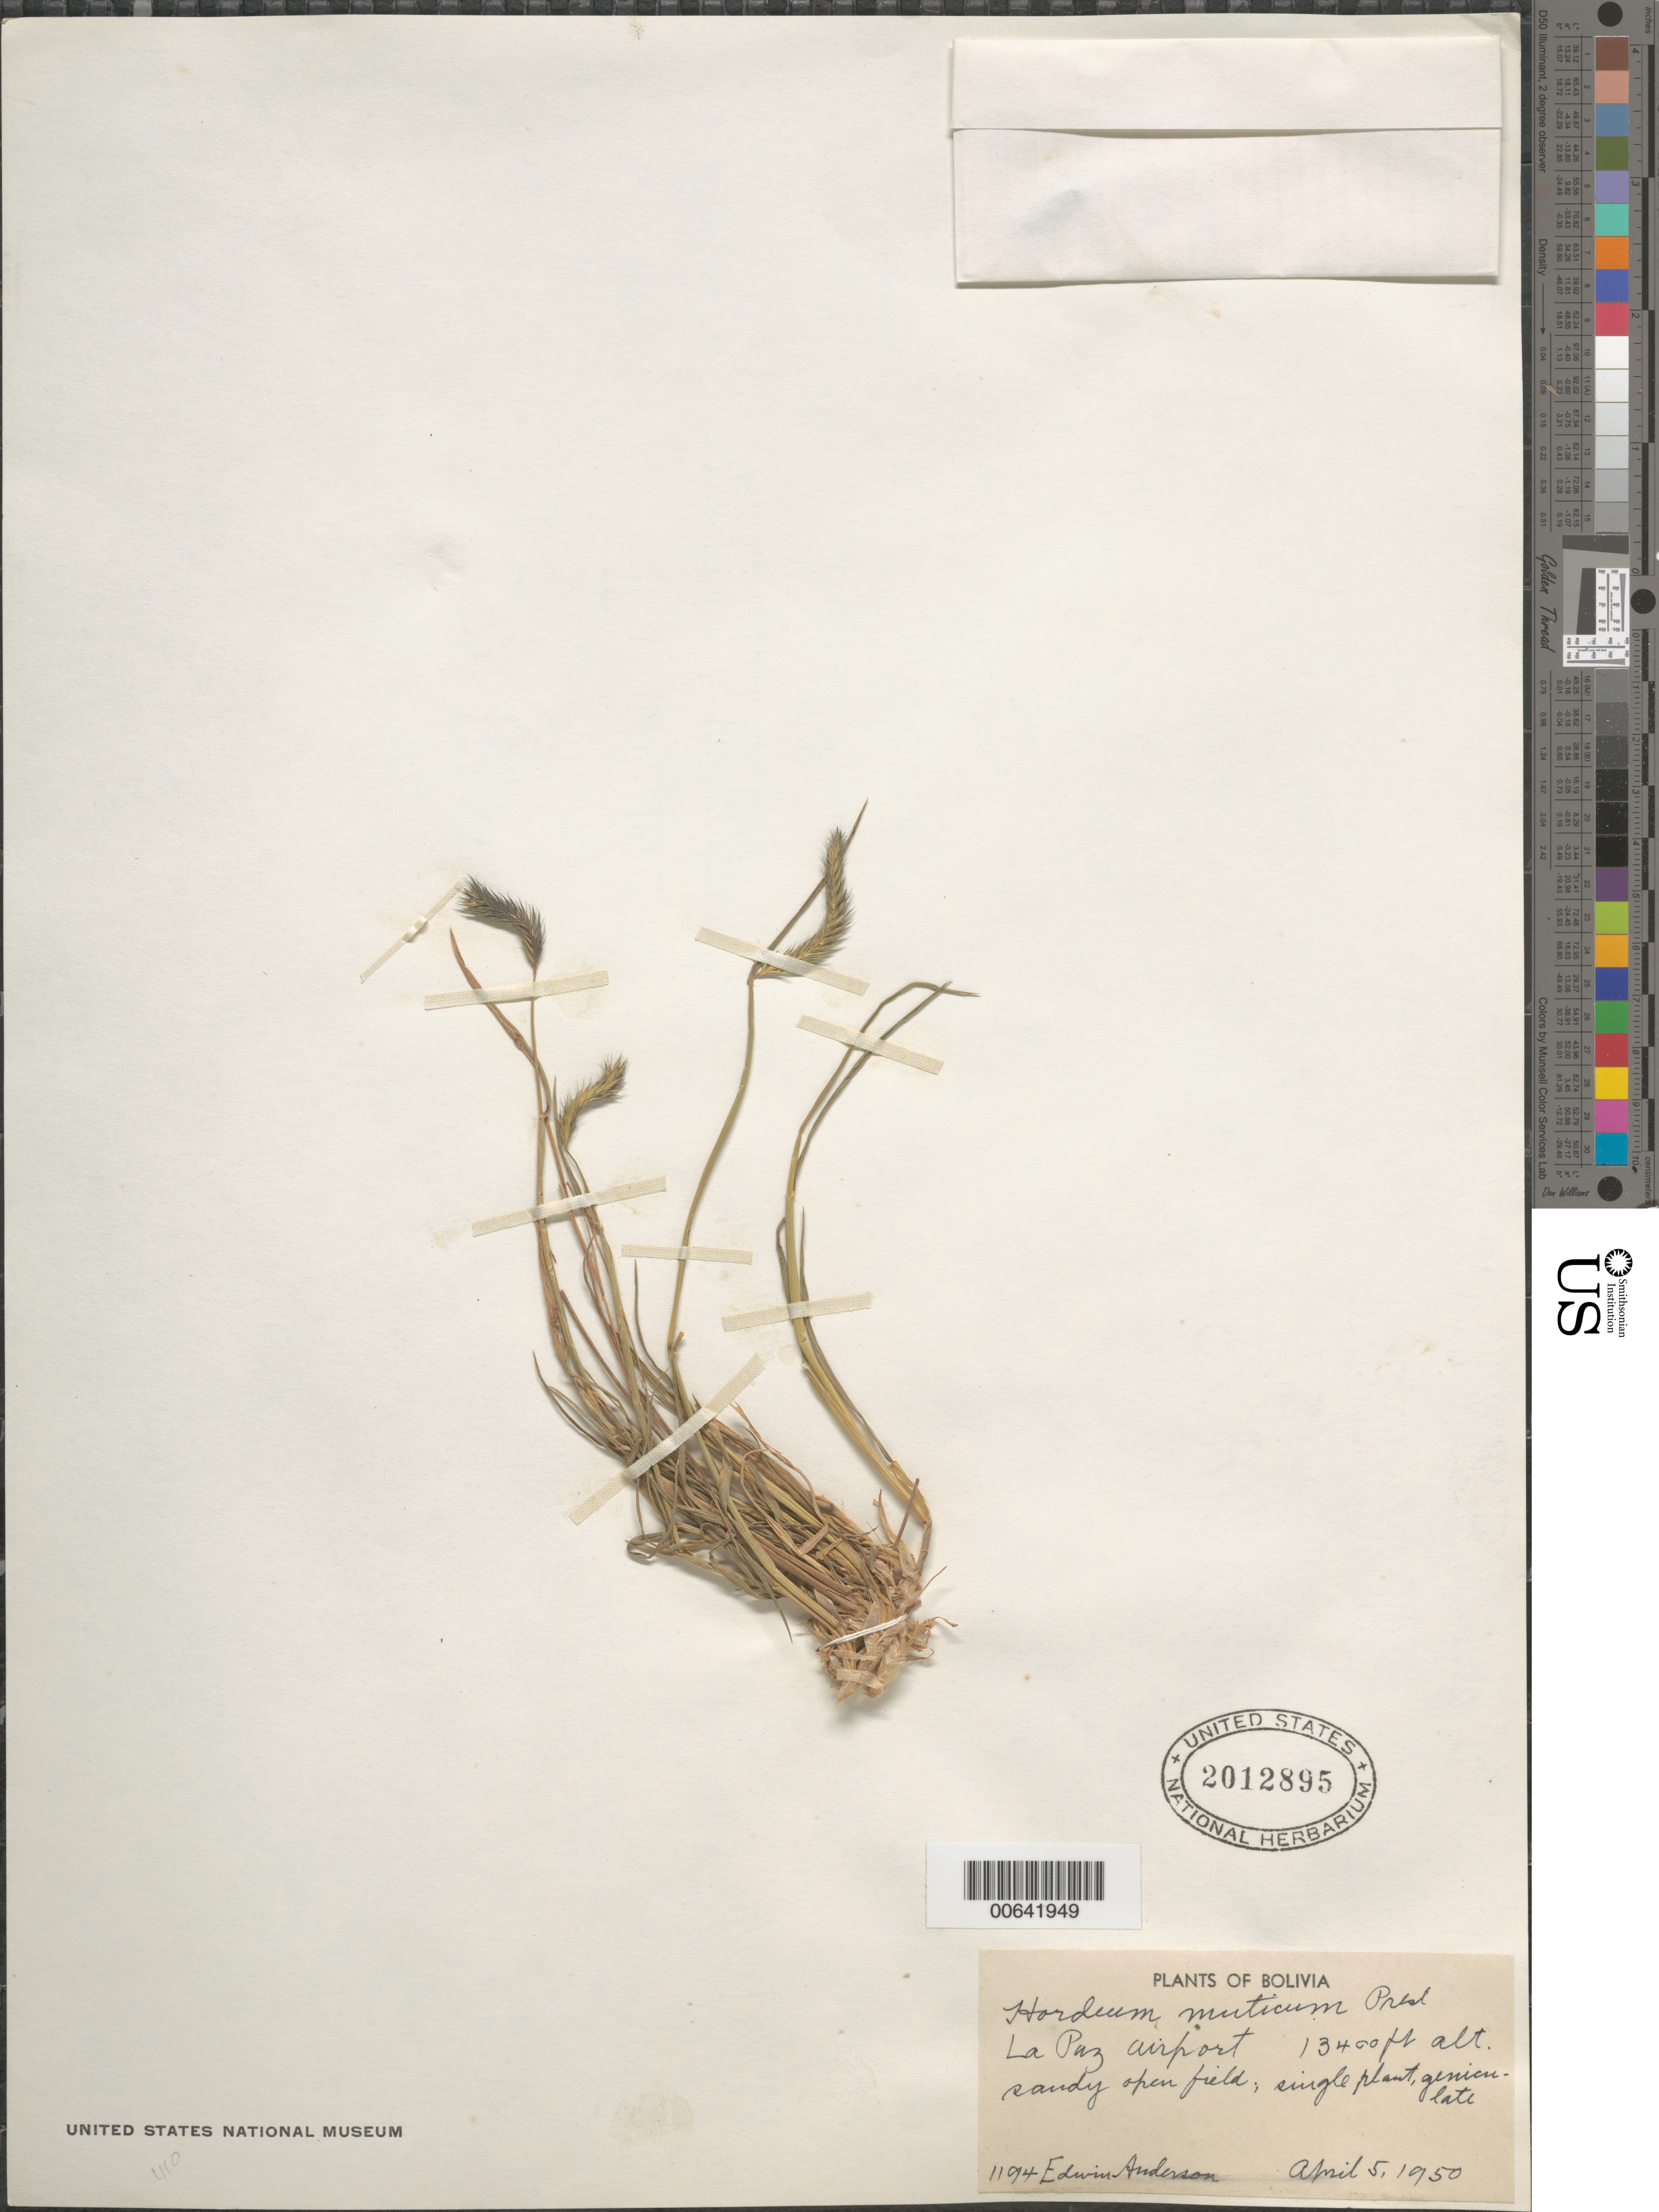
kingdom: Plantae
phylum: Tracheophyta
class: Liliopsida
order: Poales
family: Poaceae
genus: Hordeum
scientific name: Hordeum muticum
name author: J. Presl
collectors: E. S. Anderson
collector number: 1194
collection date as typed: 05 Apr 1950 or 04 May 1950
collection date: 1950-04-05 or 1950-05-04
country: Bolivia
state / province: La Paz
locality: Aeropuerto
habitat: Campo arenoso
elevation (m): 4084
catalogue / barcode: US 2012895